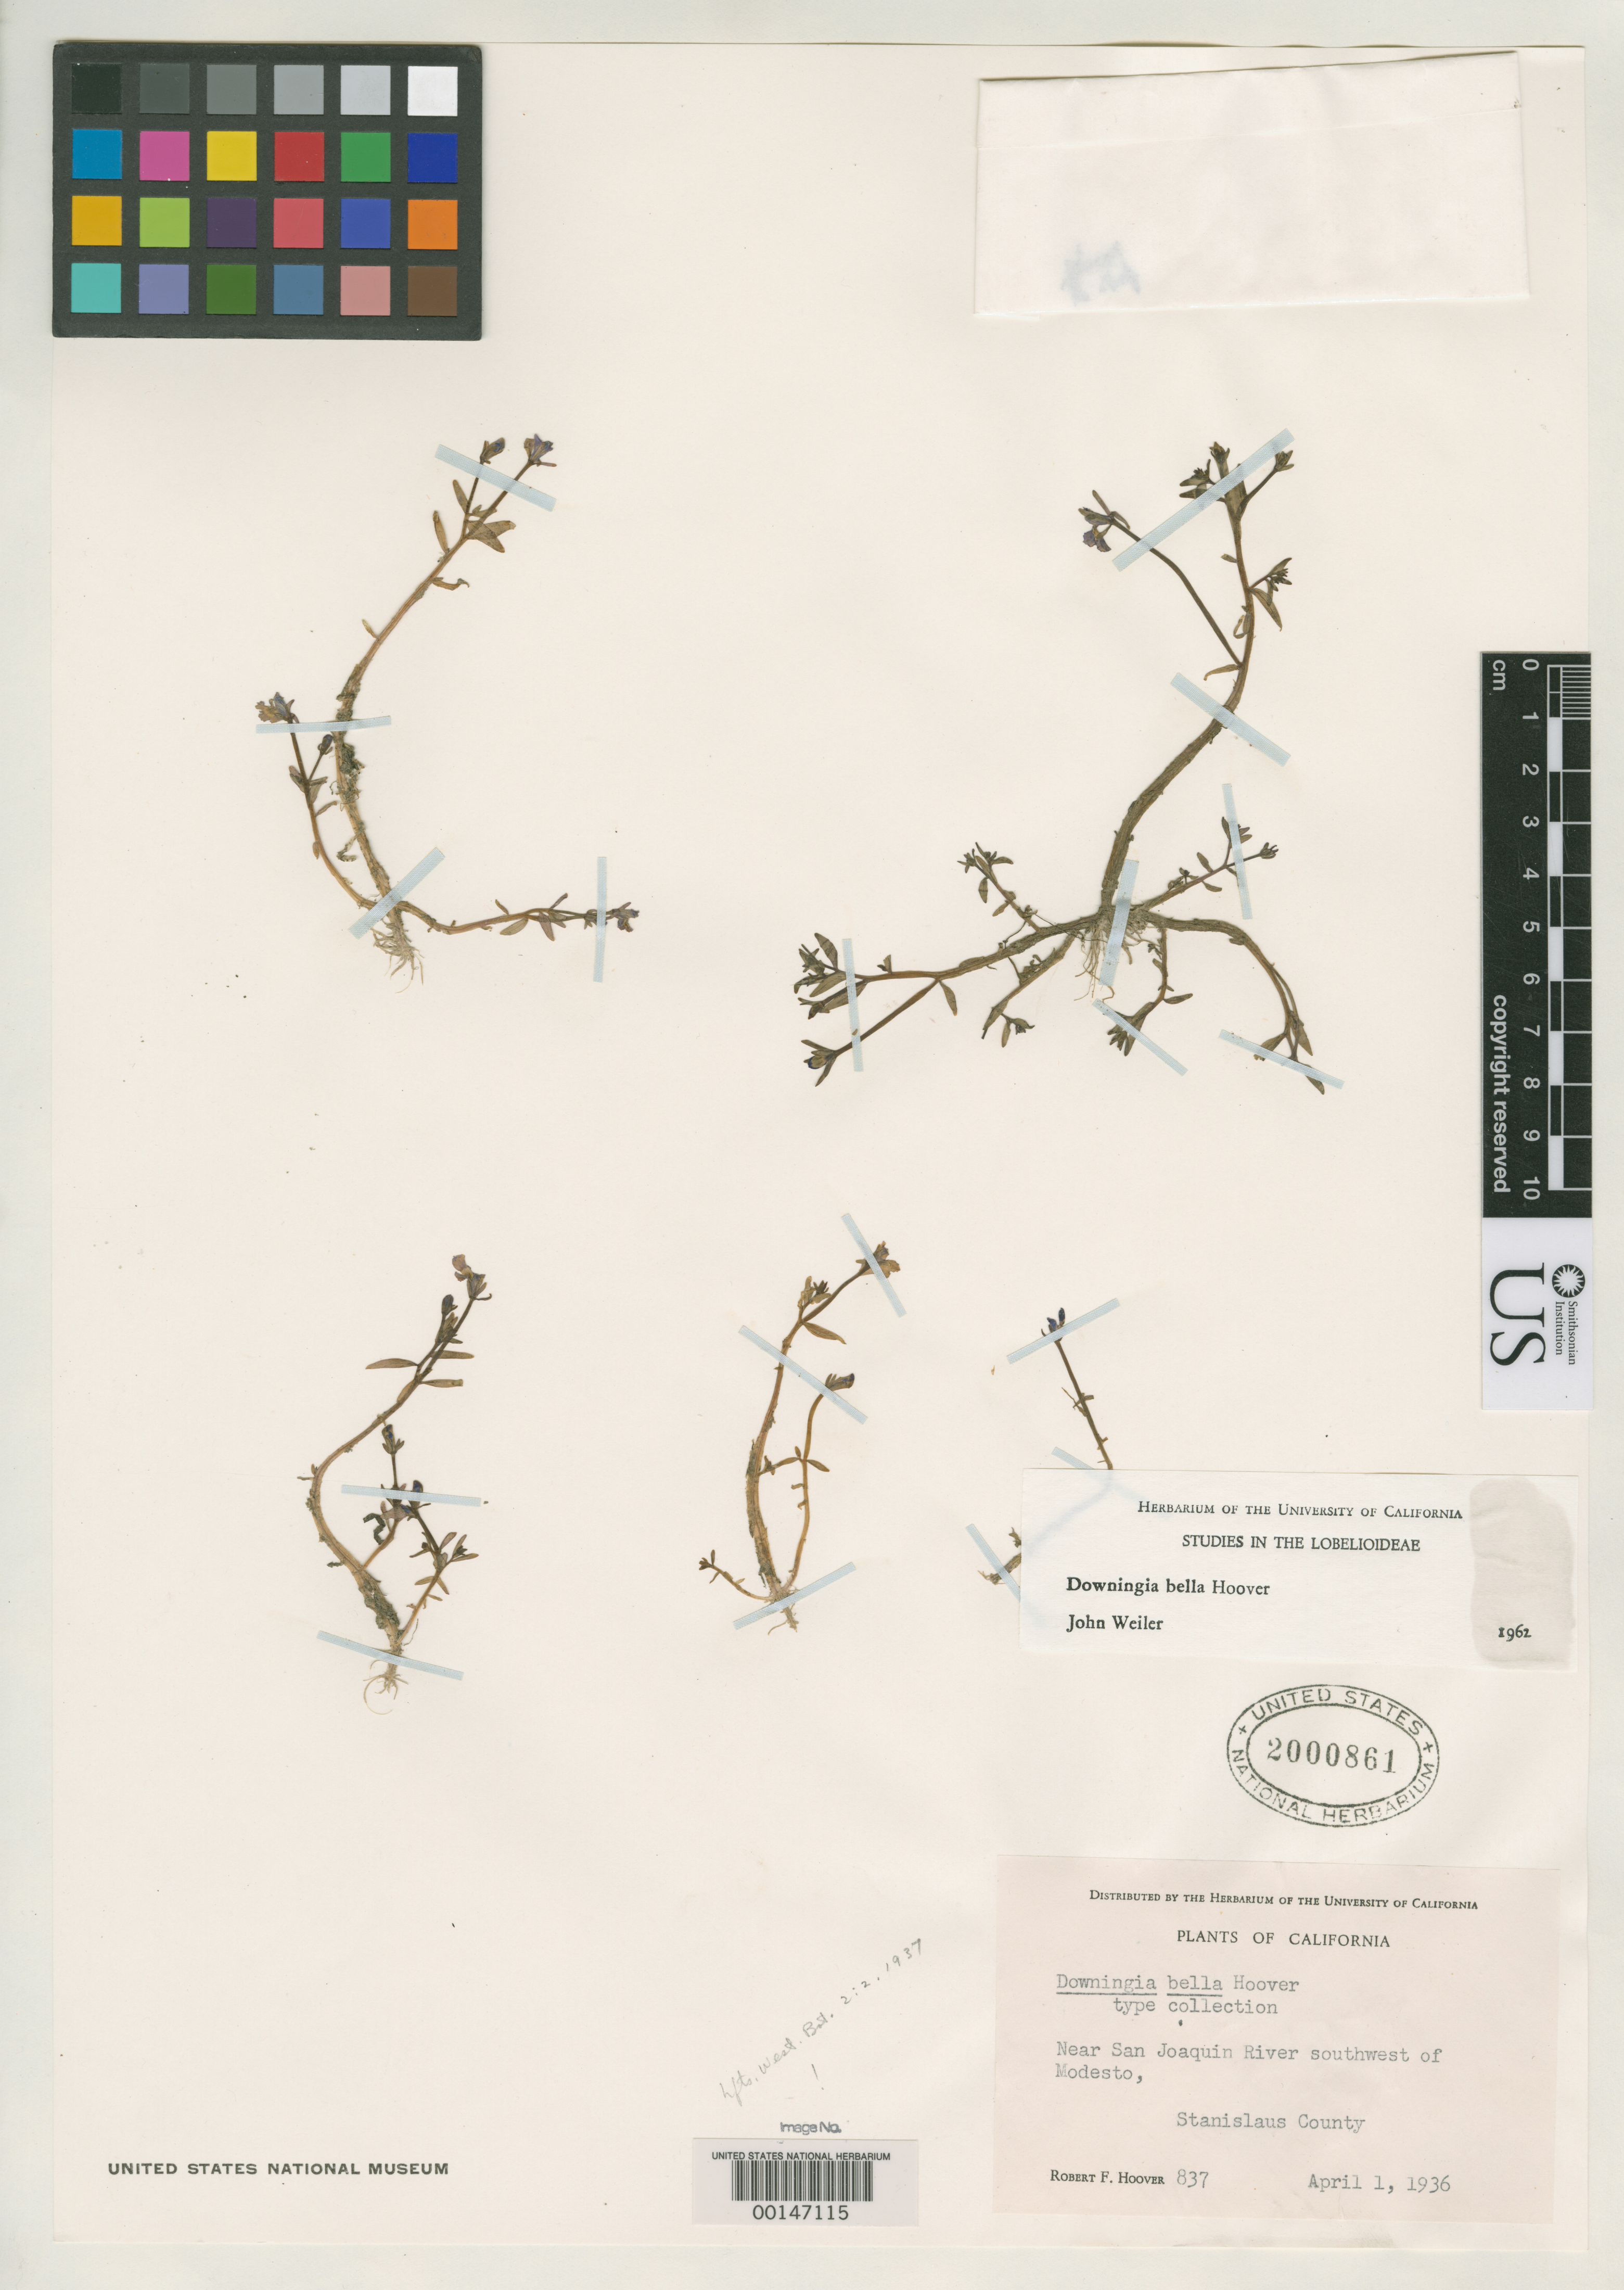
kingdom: Plantae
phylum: Tracheophyta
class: Magnoliopsida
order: Asterales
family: Campanulaceae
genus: Downingia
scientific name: Downingia bella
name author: Hoover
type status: Isotype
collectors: R. F. Hoover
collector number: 837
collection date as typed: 01 Apr 1936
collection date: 1936-04-01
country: United States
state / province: California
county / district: Stanislaus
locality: Near San Joaquin River, SW of Modesto.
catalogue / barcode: US 2000861